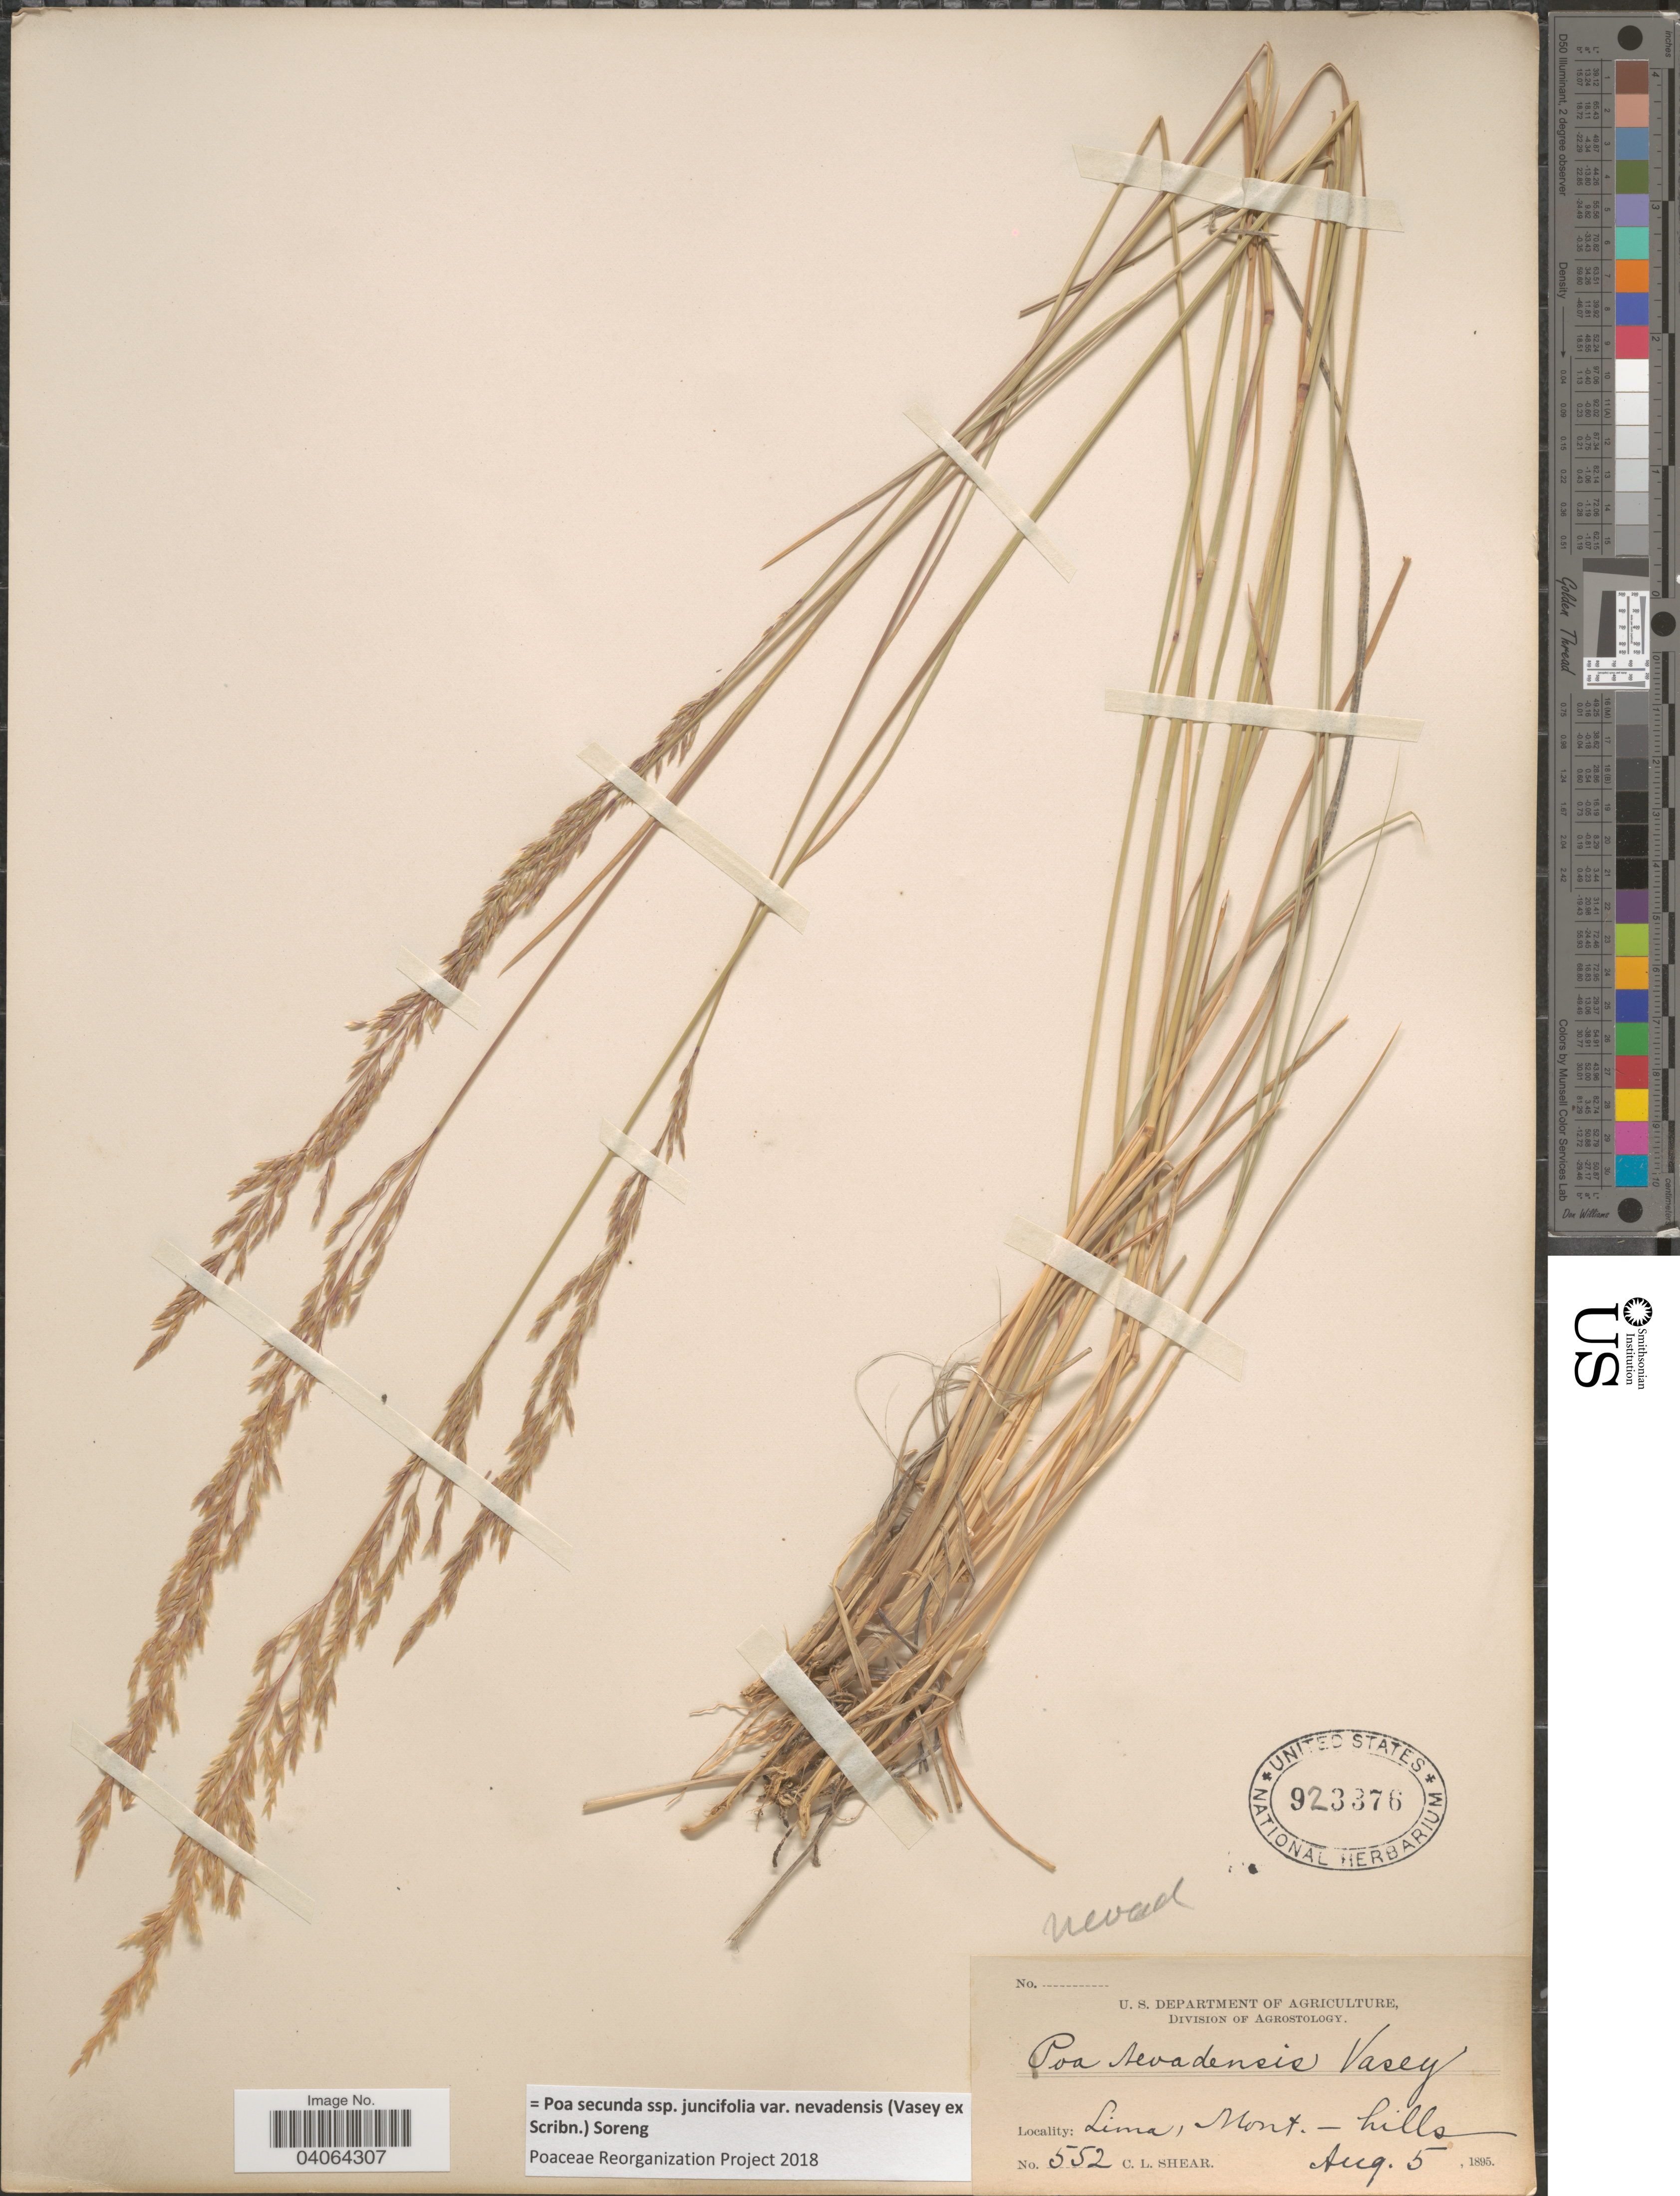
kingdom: Plantae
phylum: Tracheophyta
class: Liliopsida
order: Poales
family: Poaceae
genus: Poa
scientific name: Poa secunda subsp. juncifolia var. nevadensis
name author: (Vasey ex Scribn.) Soreng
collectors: C. L. Shear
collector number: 552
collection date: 1895-08-05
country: United States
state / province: Montana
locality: Lima.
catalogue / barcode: US 923376